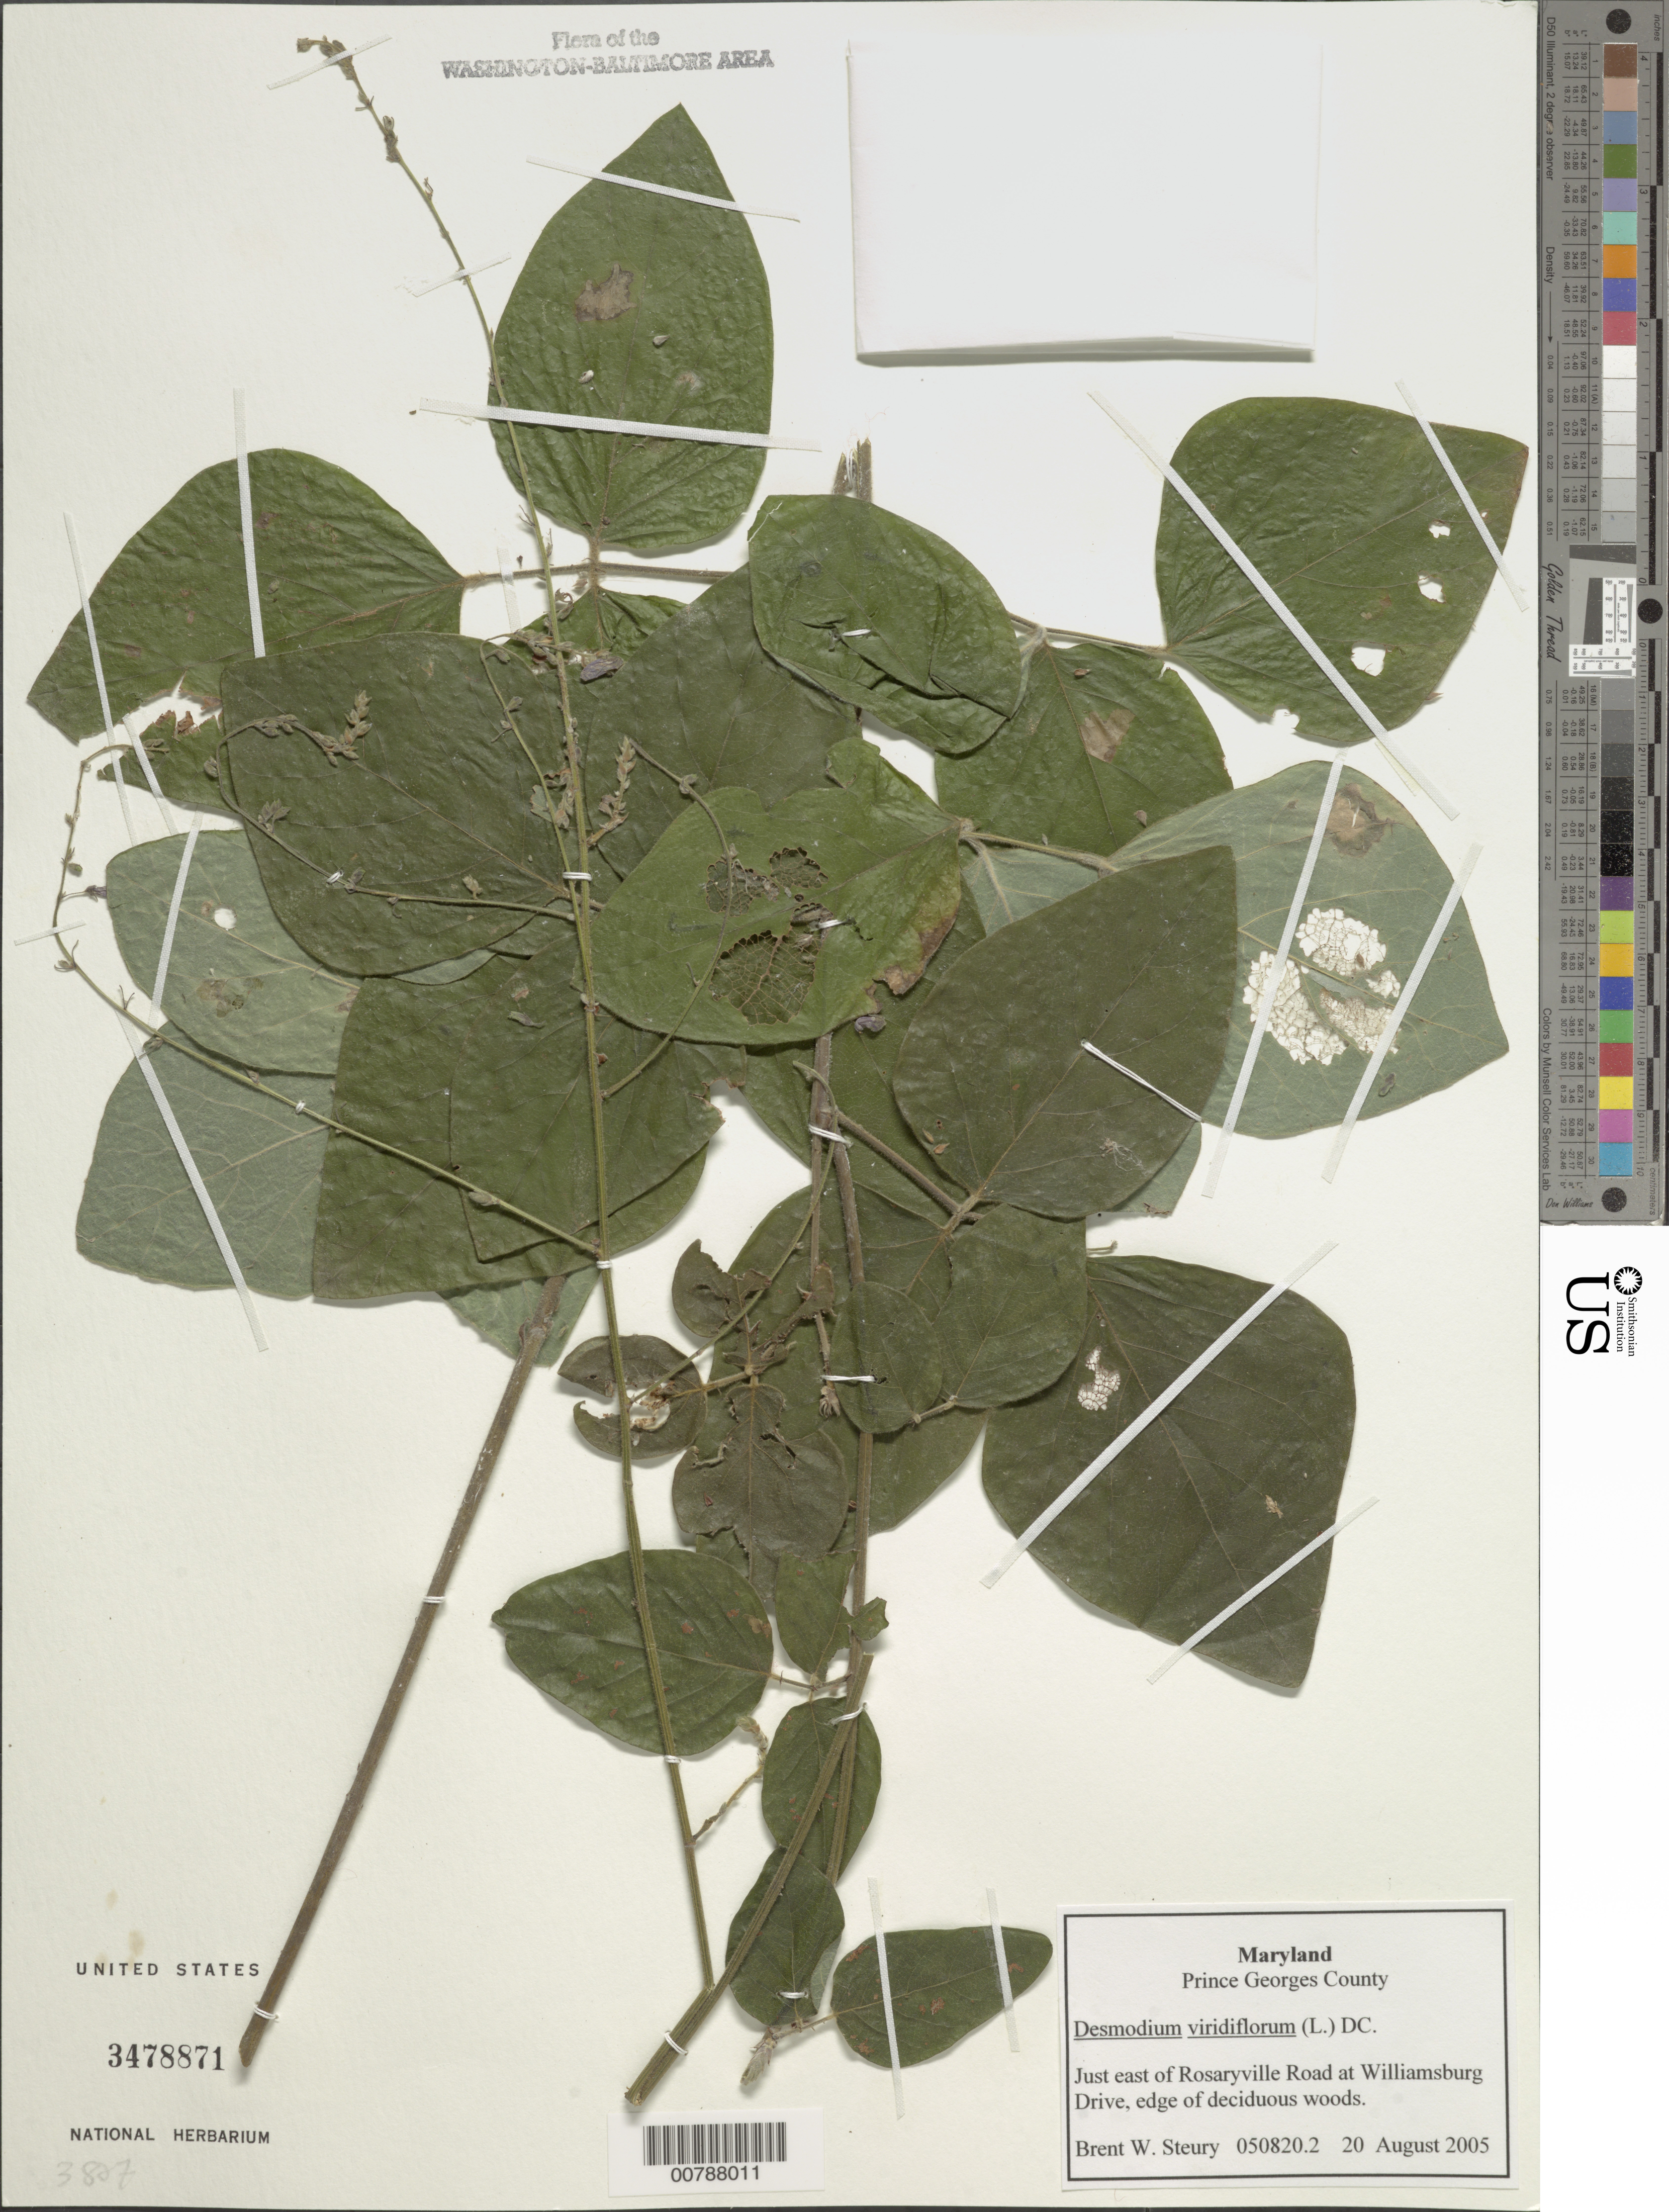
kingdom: Plantae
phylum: Tracheophyta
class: Magnoliopsida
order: Fabales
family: Fabaceae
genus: Desmodium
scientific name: Desmodium viridiflorum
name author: (L.) DC.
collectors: B. Steury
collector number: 050820.1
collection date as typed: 20 August 2005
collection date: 2005-08-20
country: United States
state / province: Maryland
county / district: Prince George's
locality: Just east of Rosaryville Road at Williamsburg Drive.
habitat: Edge of meadow along gravel road.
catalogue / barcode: US 3478871